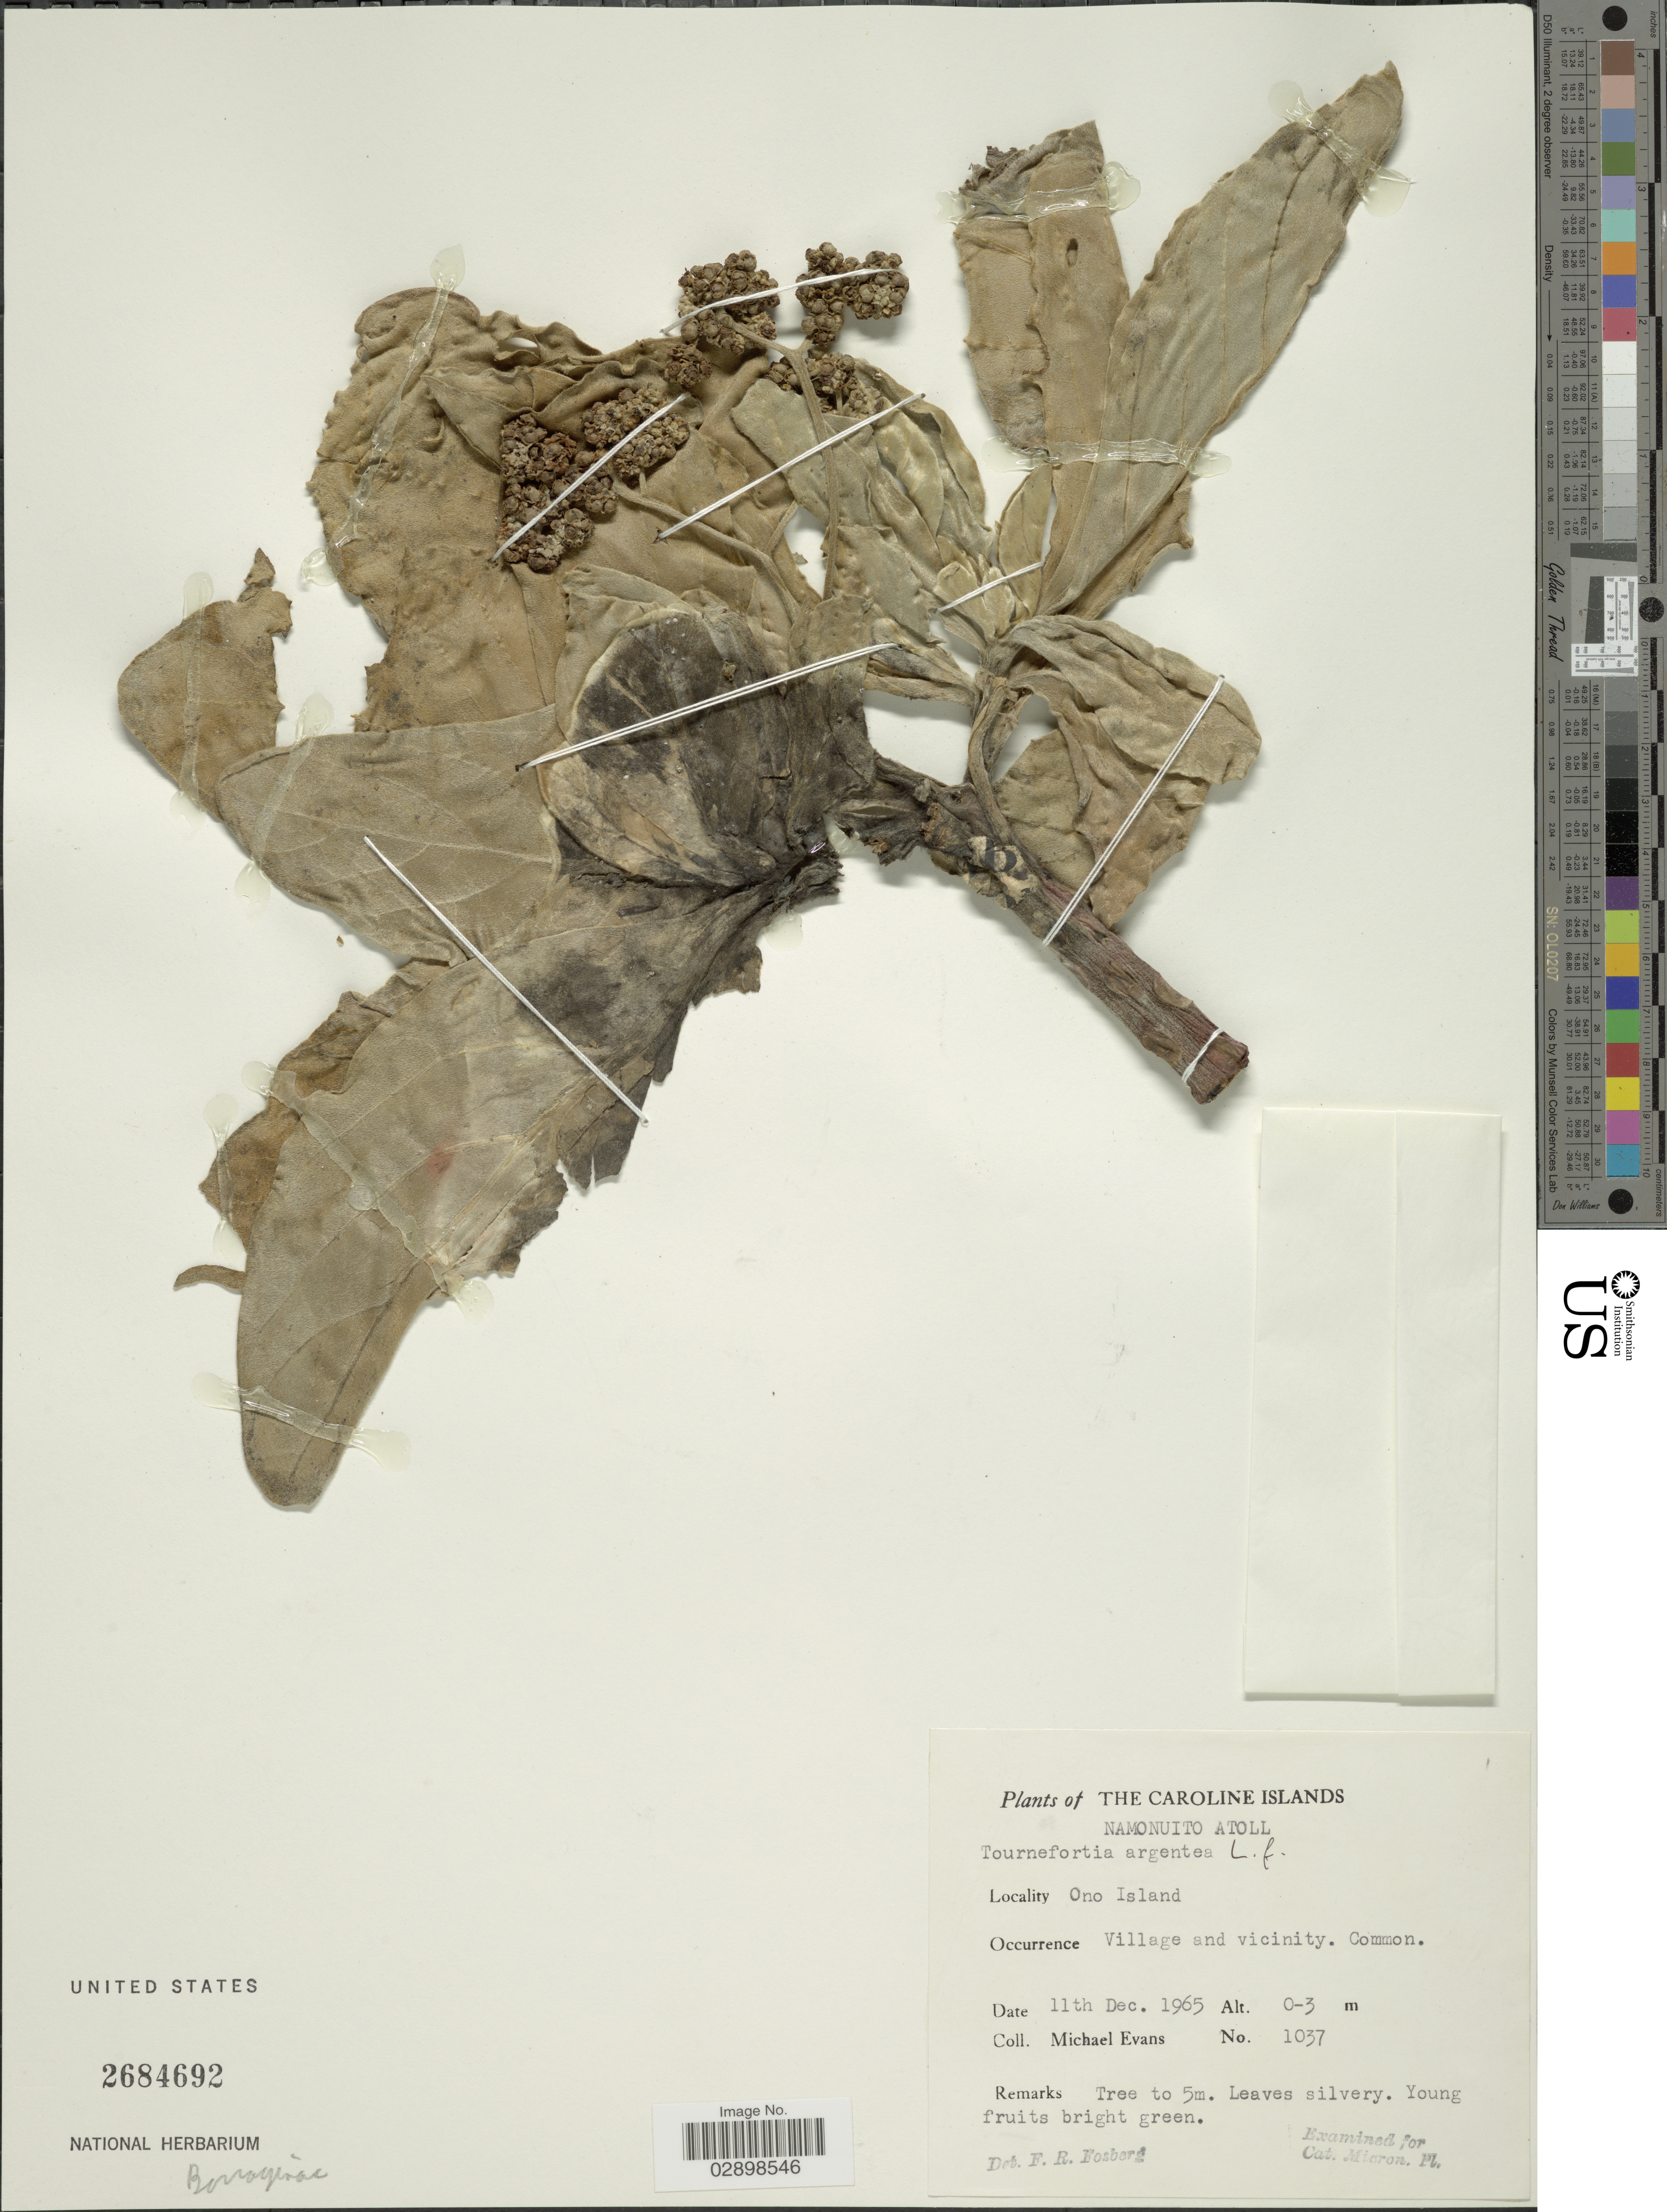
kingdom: Plantae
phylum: Tracheophyta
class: Magnoliopsida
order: Boraginales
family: Heliotropiaceae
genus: Heliotropium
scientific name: Heliotropium arboreum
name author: (Blanco) Mabberley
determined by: Wagner, W. L., (BOT), Smithsonian Institution - National Museum of Natural History (UNITED STATES)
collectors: M. Evans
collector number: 1037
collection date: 1965-12-11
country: Micronesia, Federated States of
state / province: Truk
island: Namonuito Atoll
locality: Caroline Islands. Namonuito Atoll. Ono Island. Village and vicinity.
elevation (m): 0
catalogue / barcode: US 2684692